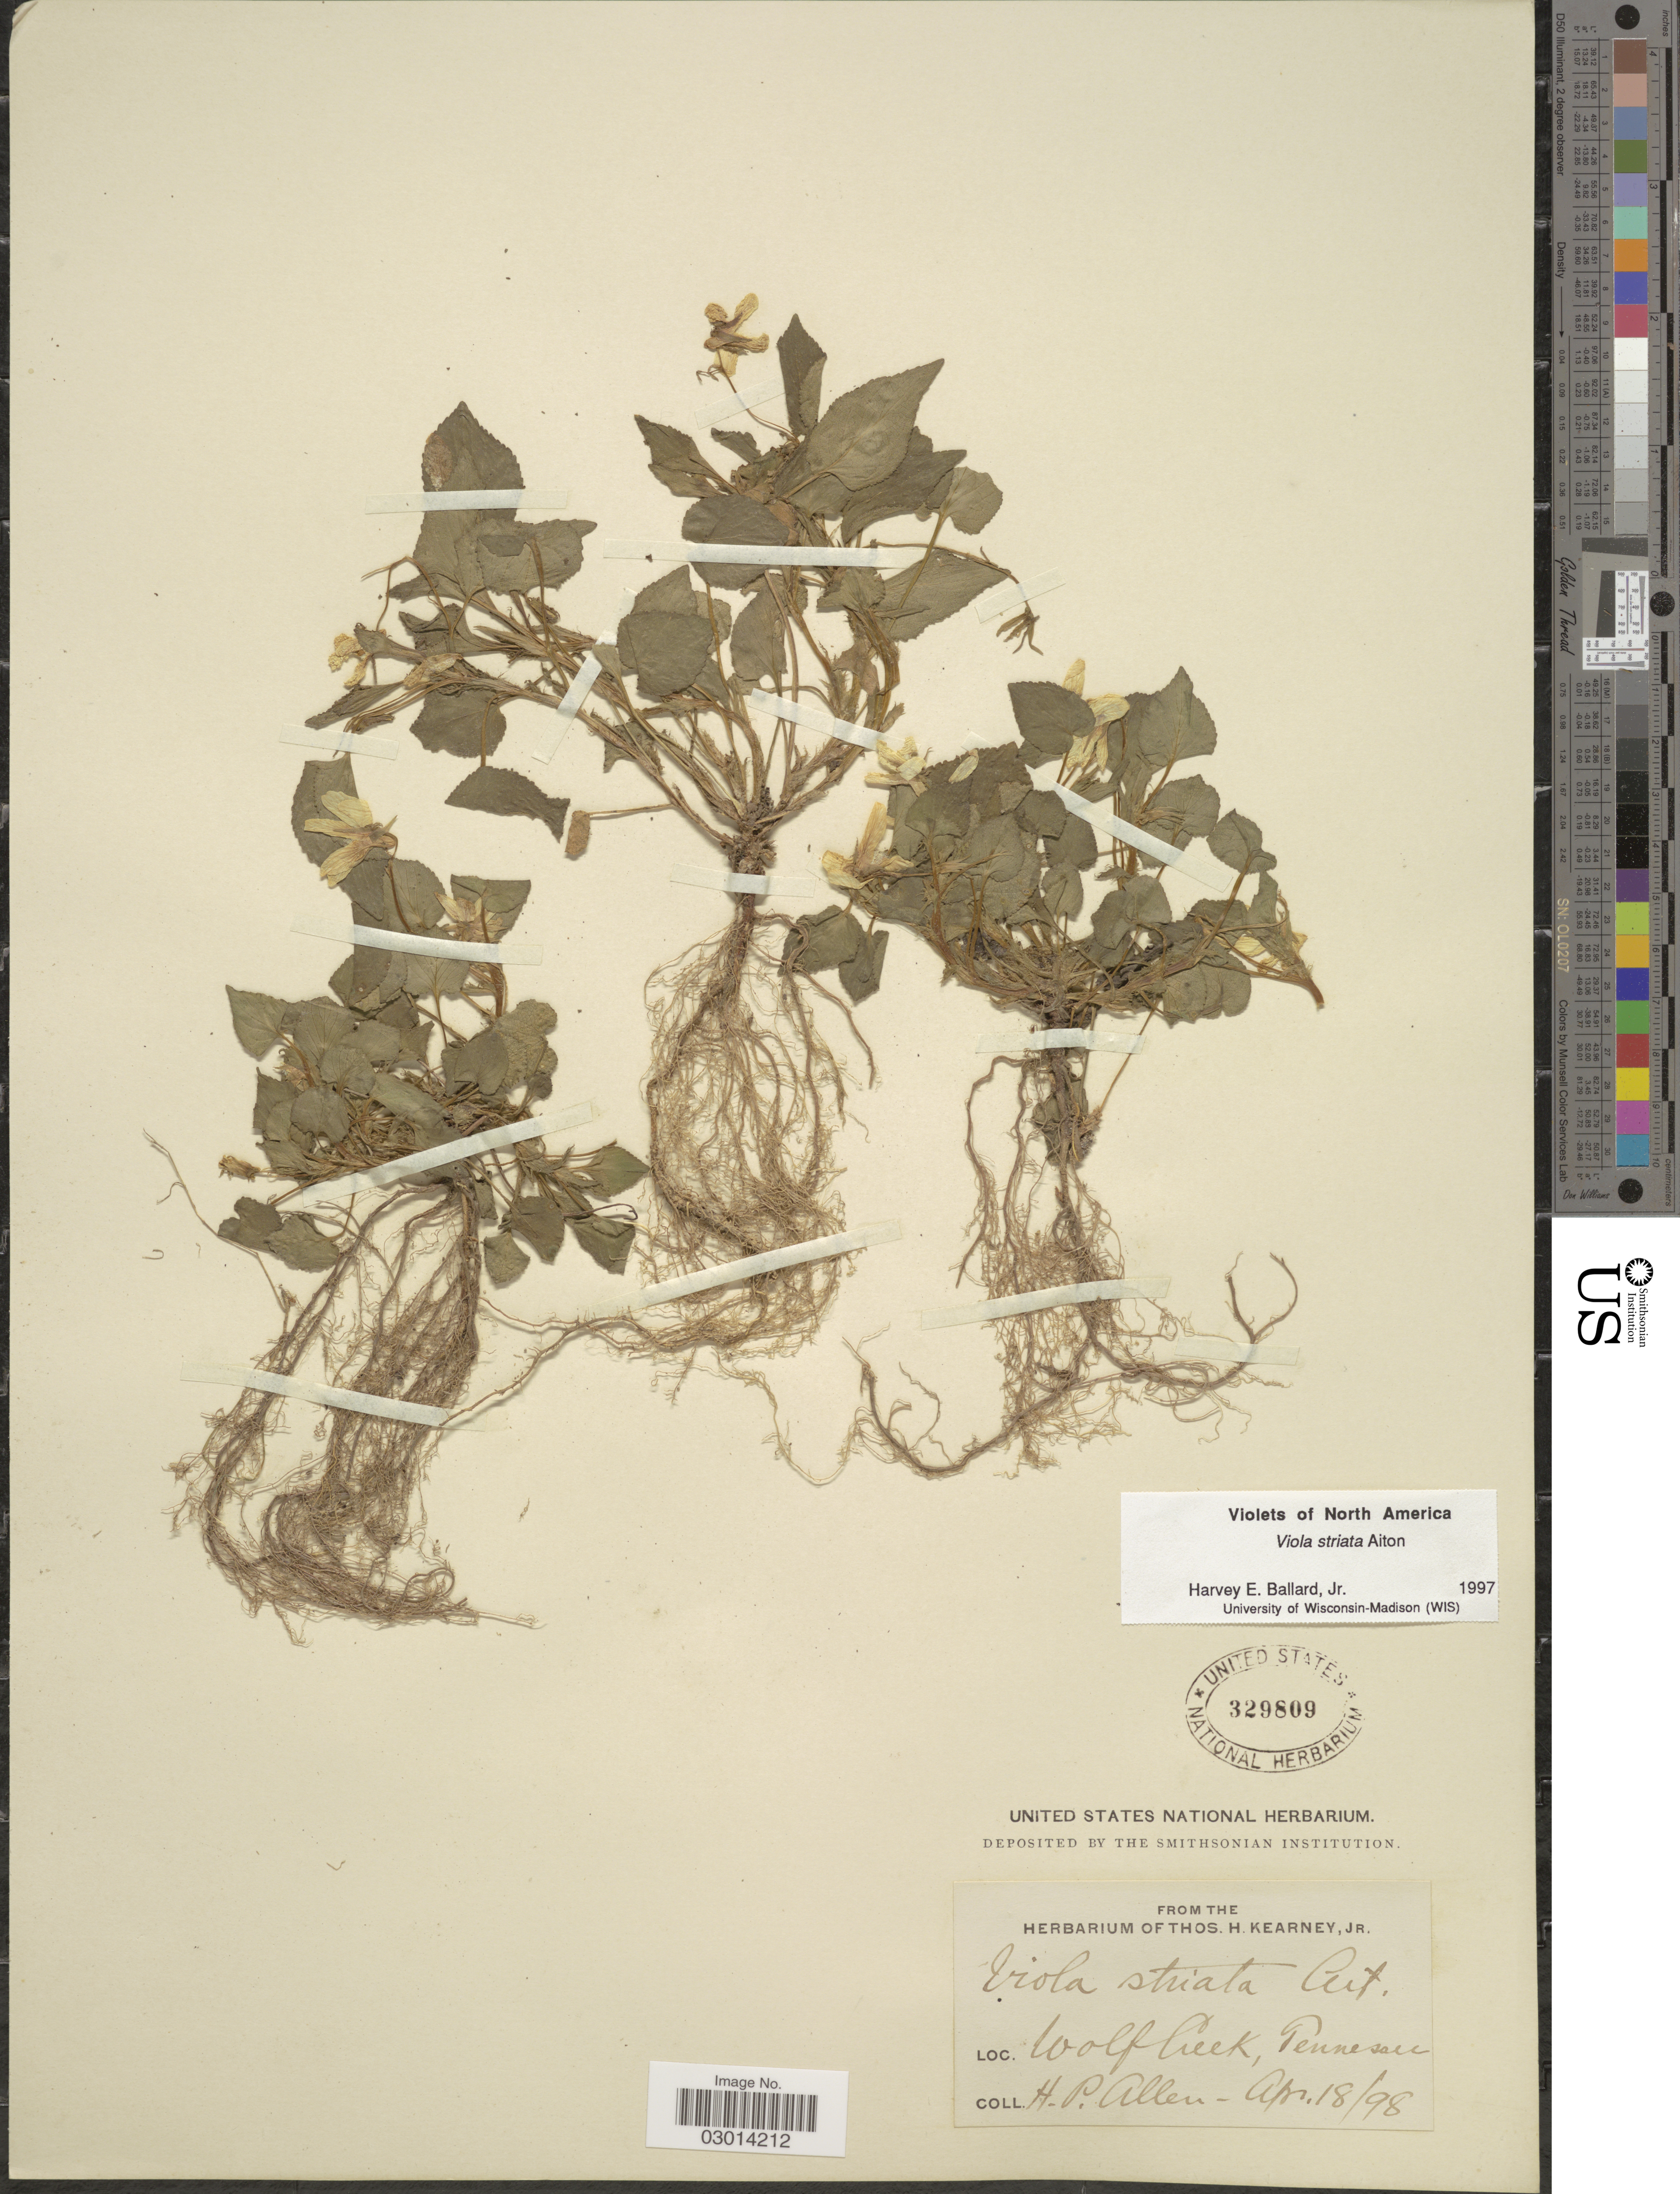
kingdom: Plantae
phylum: Tracheophyta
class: Magnoliopsida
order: Malpighiales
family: Violaceae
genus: Viola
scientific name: Viola rostrata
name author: Pursh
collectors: H. P. Allen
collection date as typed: Transcribed d/m/y: 18/4/98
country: United States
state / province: Tennessee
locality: Wolf Creek.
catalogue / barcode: US 329809